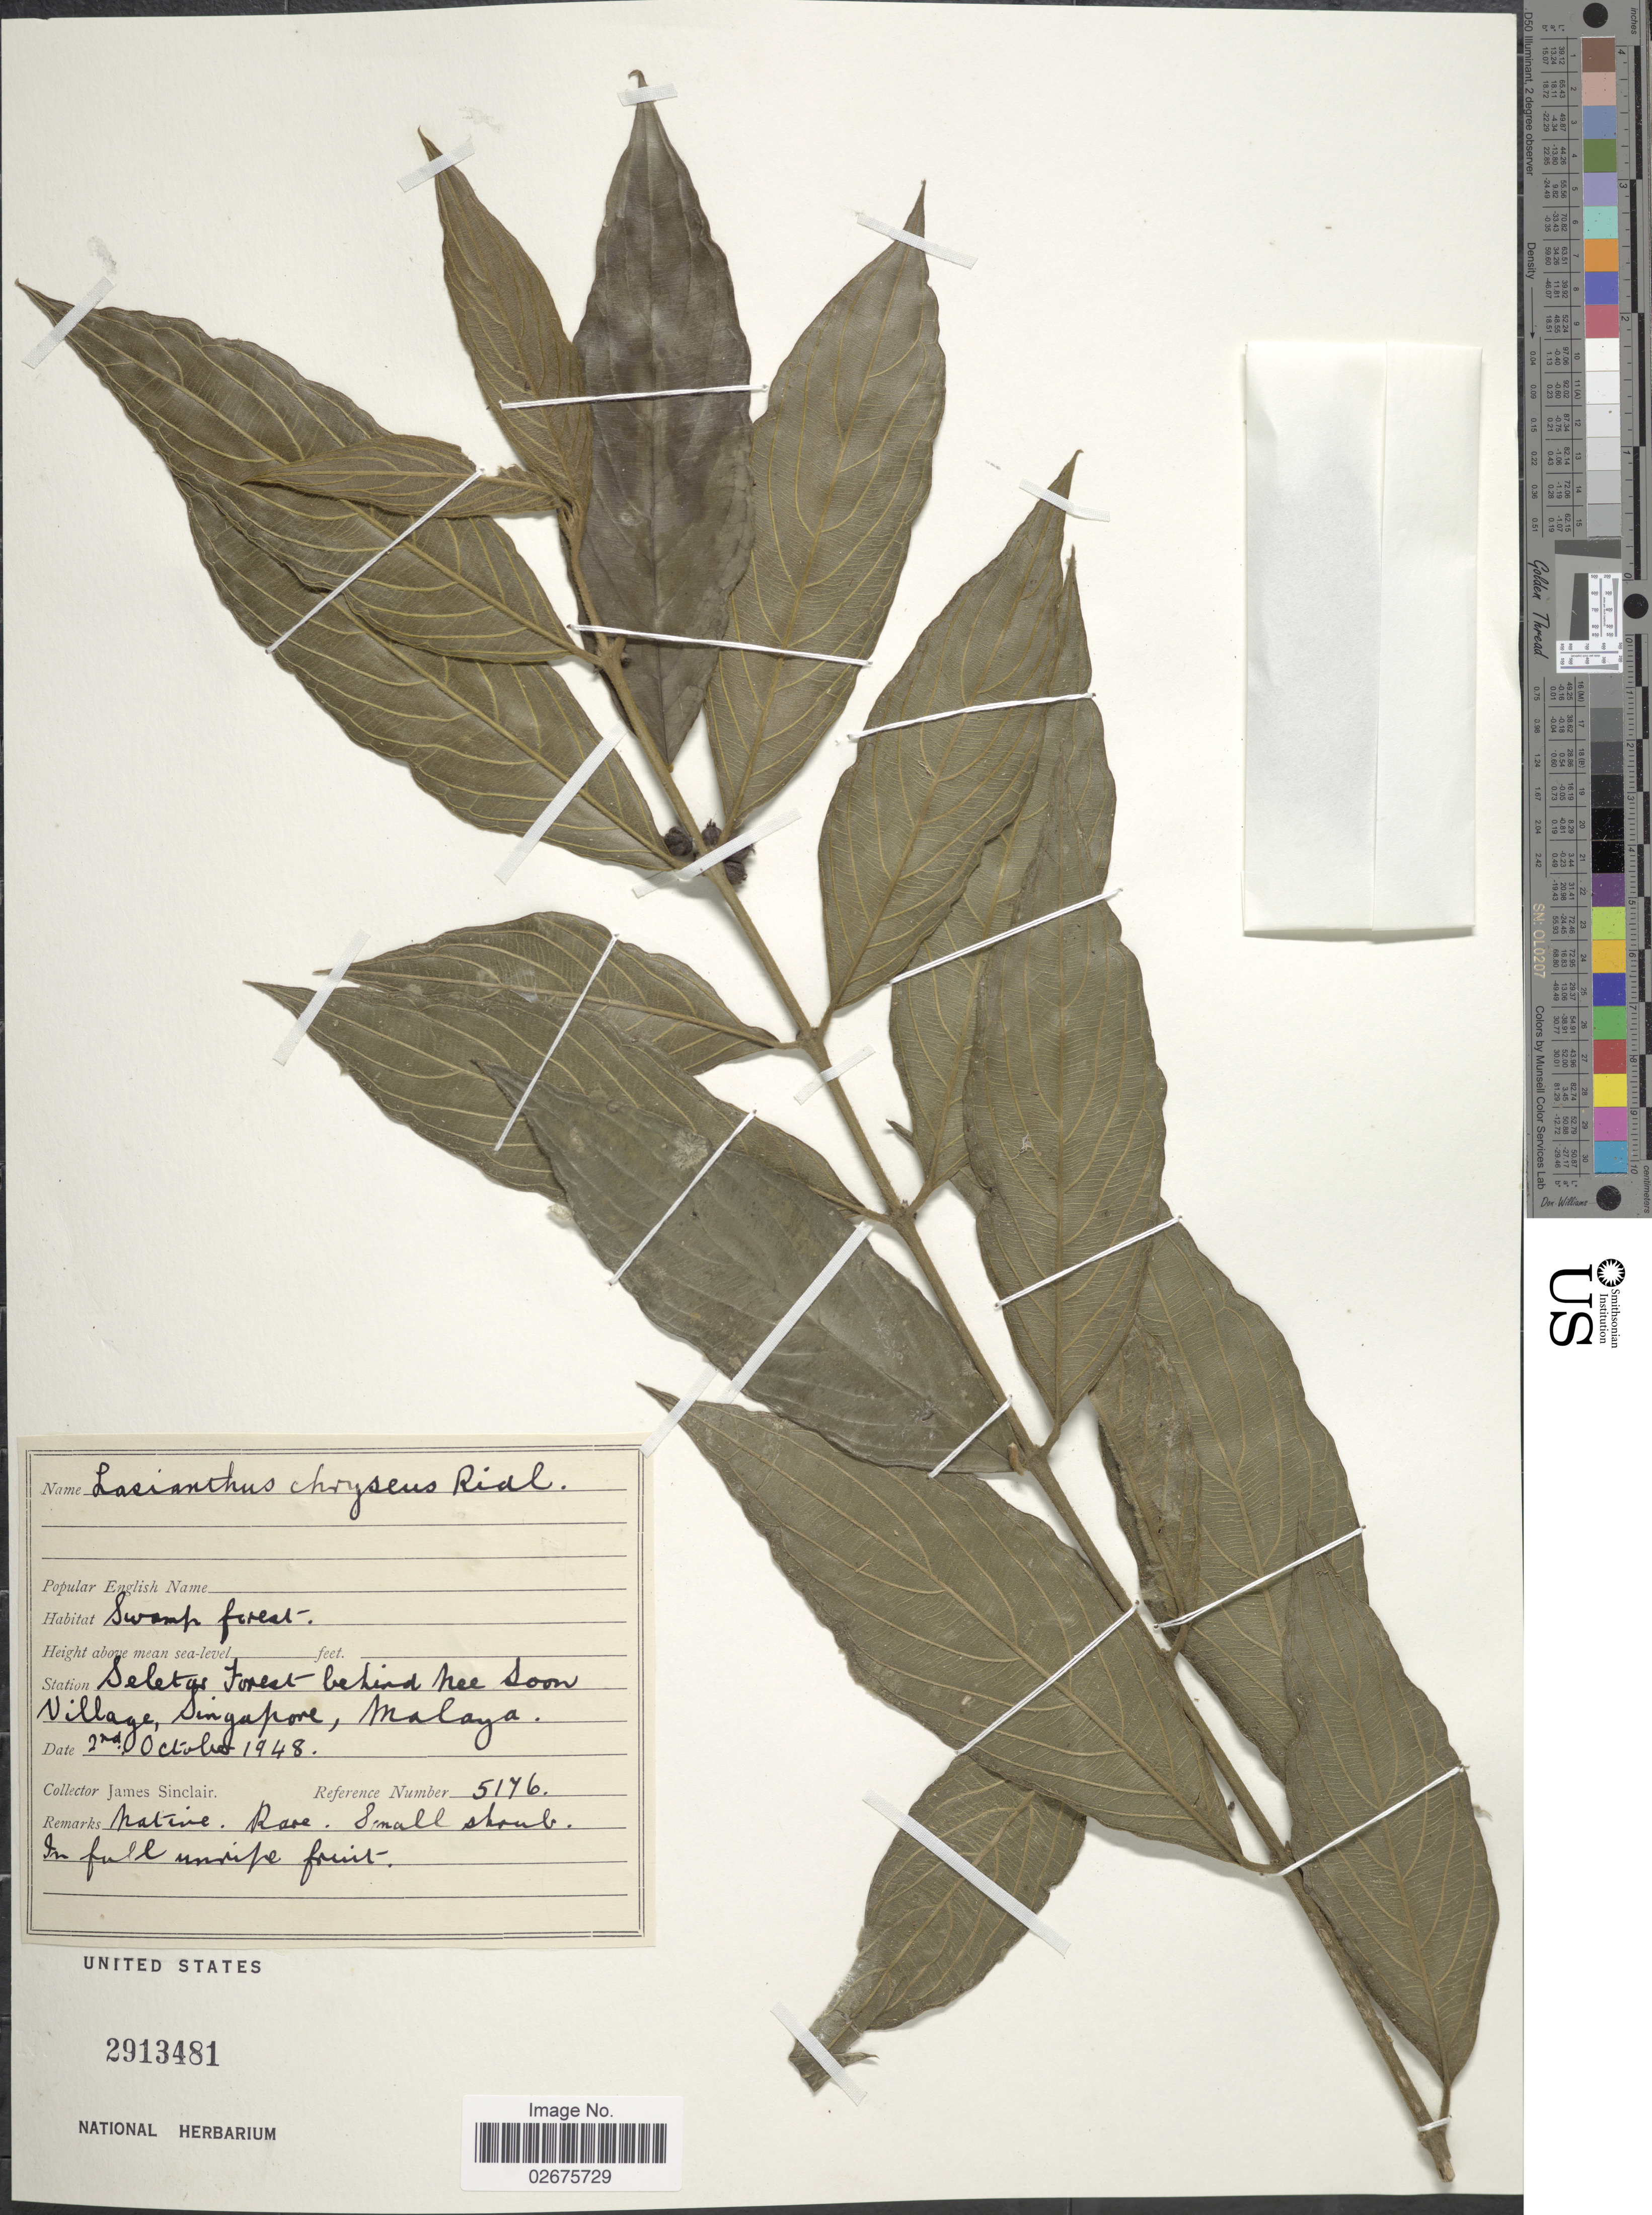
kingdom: Plantae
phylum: Tracheophyta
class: Magnoliopsida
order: Gentianales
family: Rubiaceae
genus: Lasianthus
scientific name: Lasianthus chryseus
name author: Ridl.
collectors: J. Sinclair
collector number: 5176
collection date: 1948-10-02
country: Singapore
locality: Seletus Forest behind Nee Soon Village, Singapore, Malaya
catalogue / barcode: US 2913481